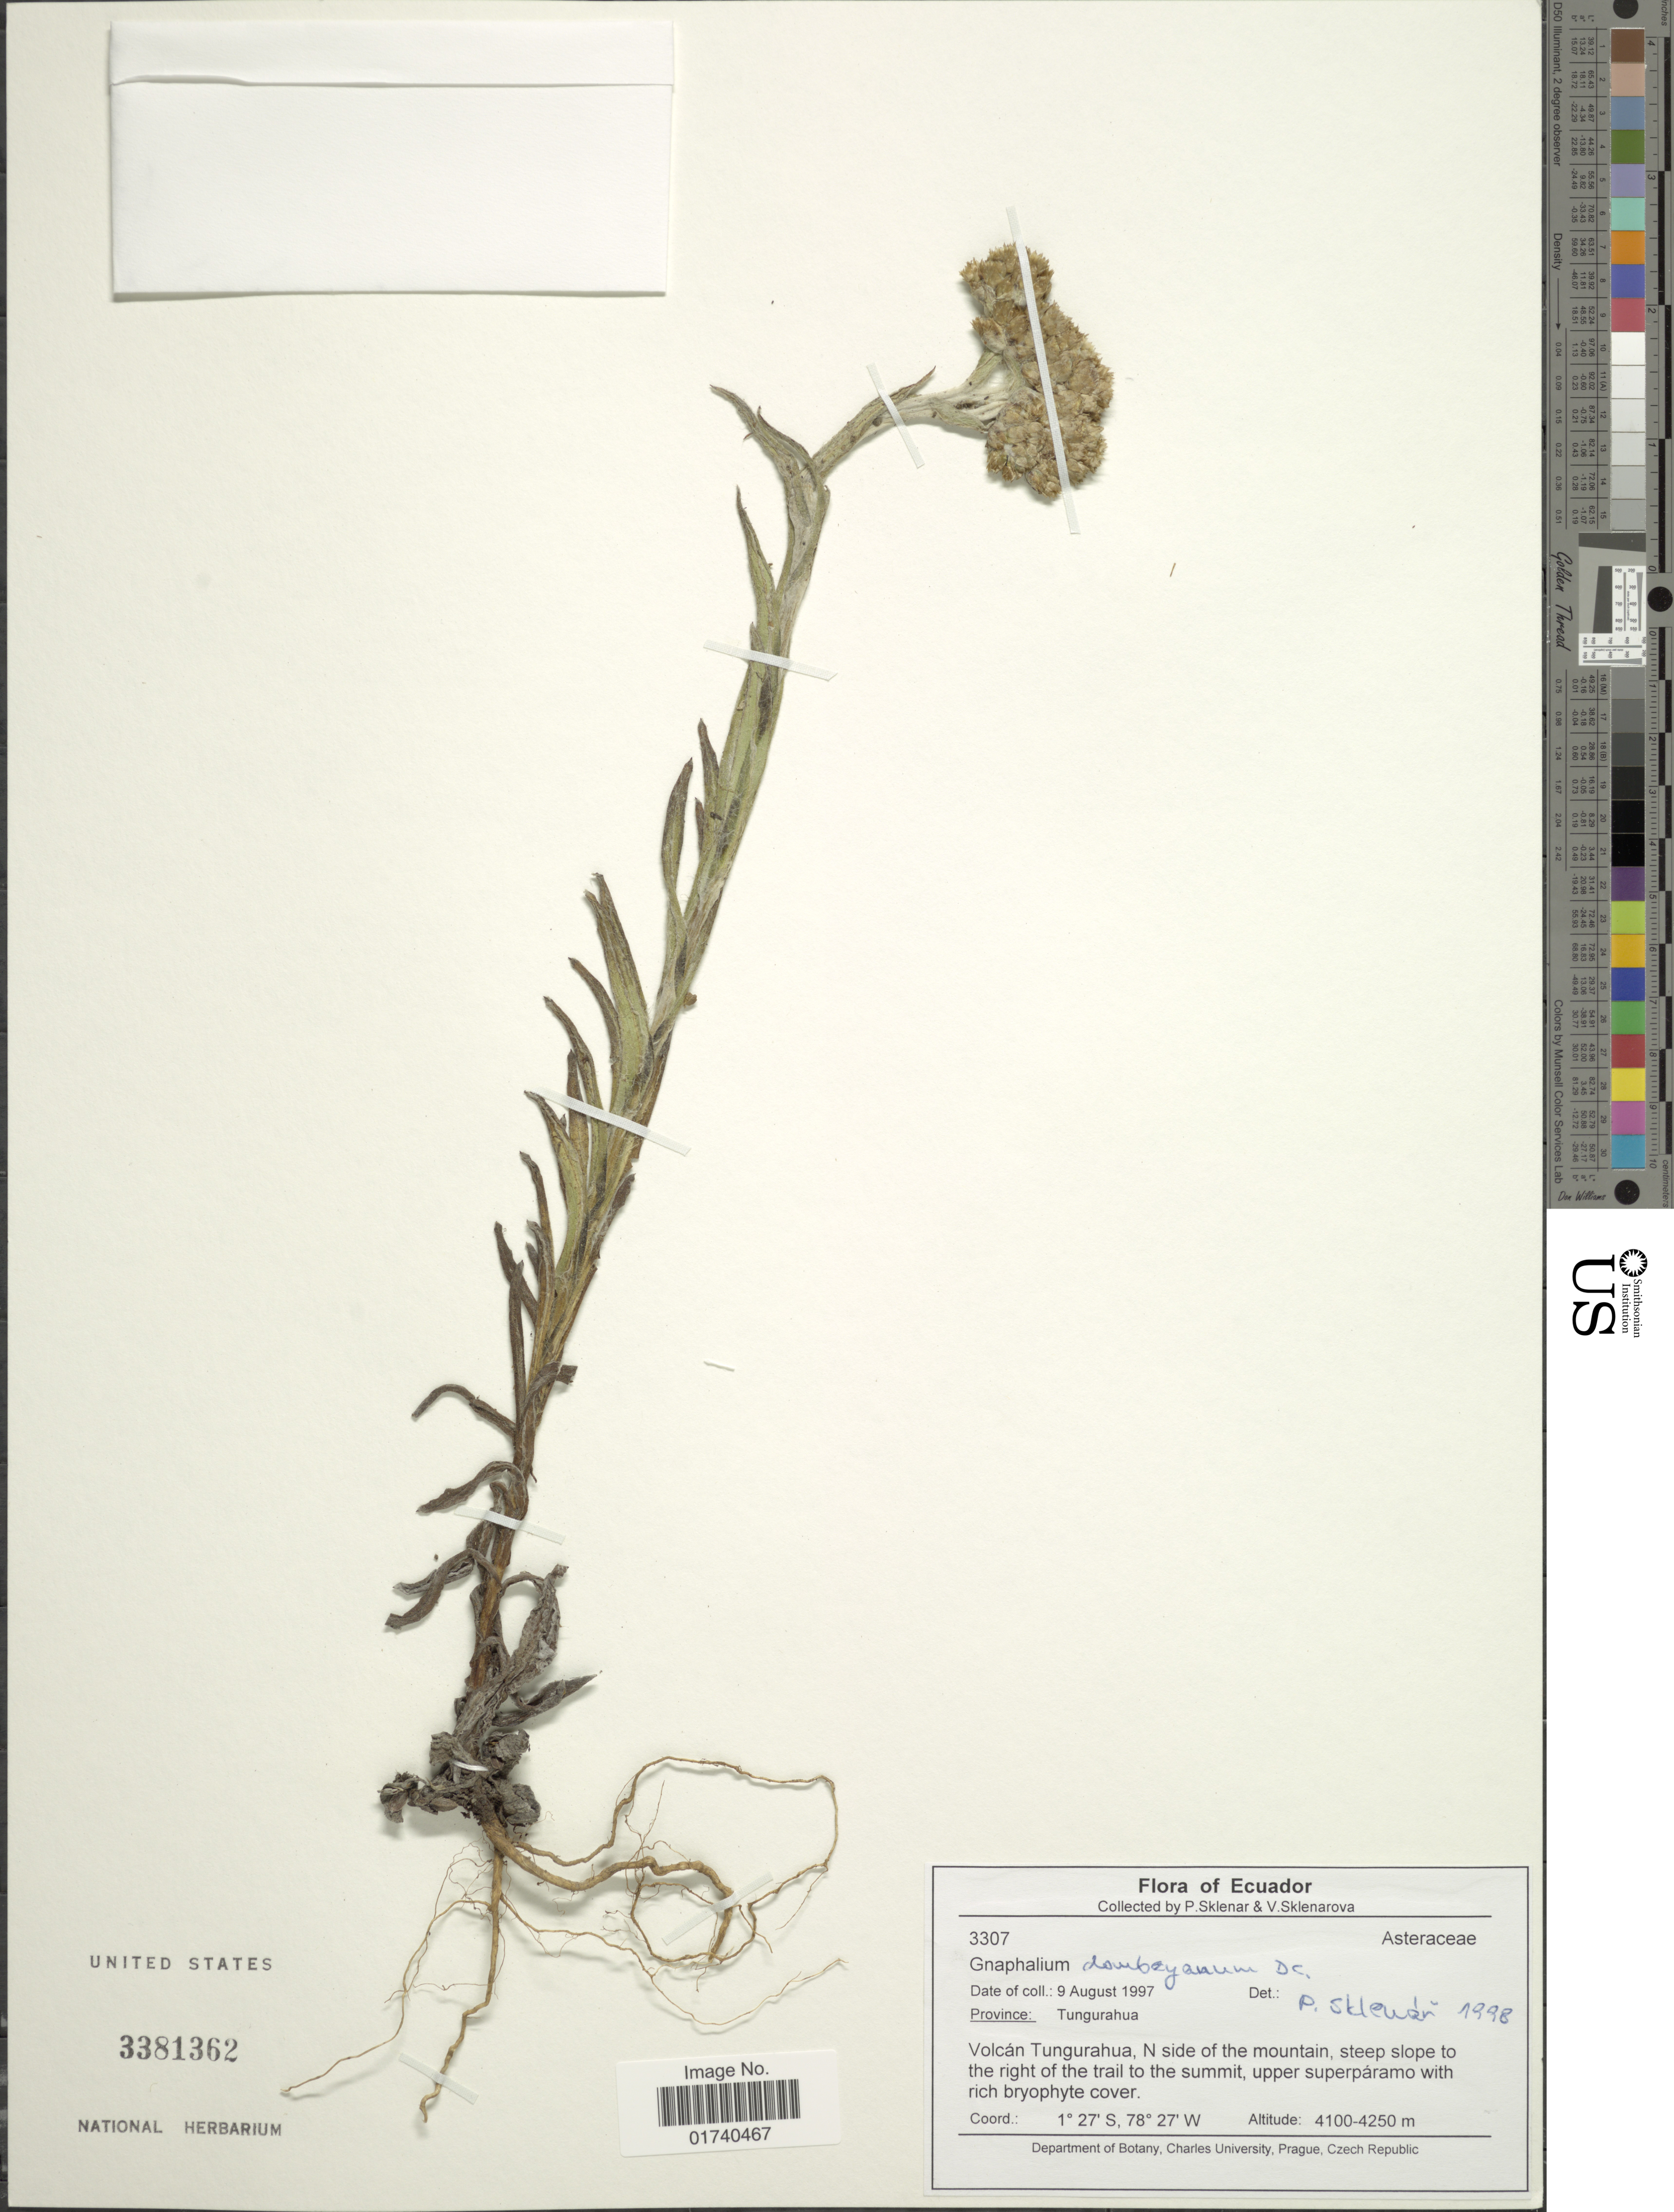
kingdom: Plantae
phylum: Tracheophyta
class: Magnoliopsida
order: Asterales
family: Asteraceae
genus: Pseudognaphalium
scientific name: Pseudognaphalium dombeyanum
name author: (DC.) Anderb.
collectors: P. Sklenár & V. Sklenárová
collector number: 3307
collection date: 1997-08-09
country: Ecuador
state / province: Tungurahua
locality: Volcan Tungurahua, N side of the mountain, steep slope to the right to the trail to the summit, upper superparamo with rich bryophyte cover.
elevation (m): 4100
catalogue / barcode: US 3381362